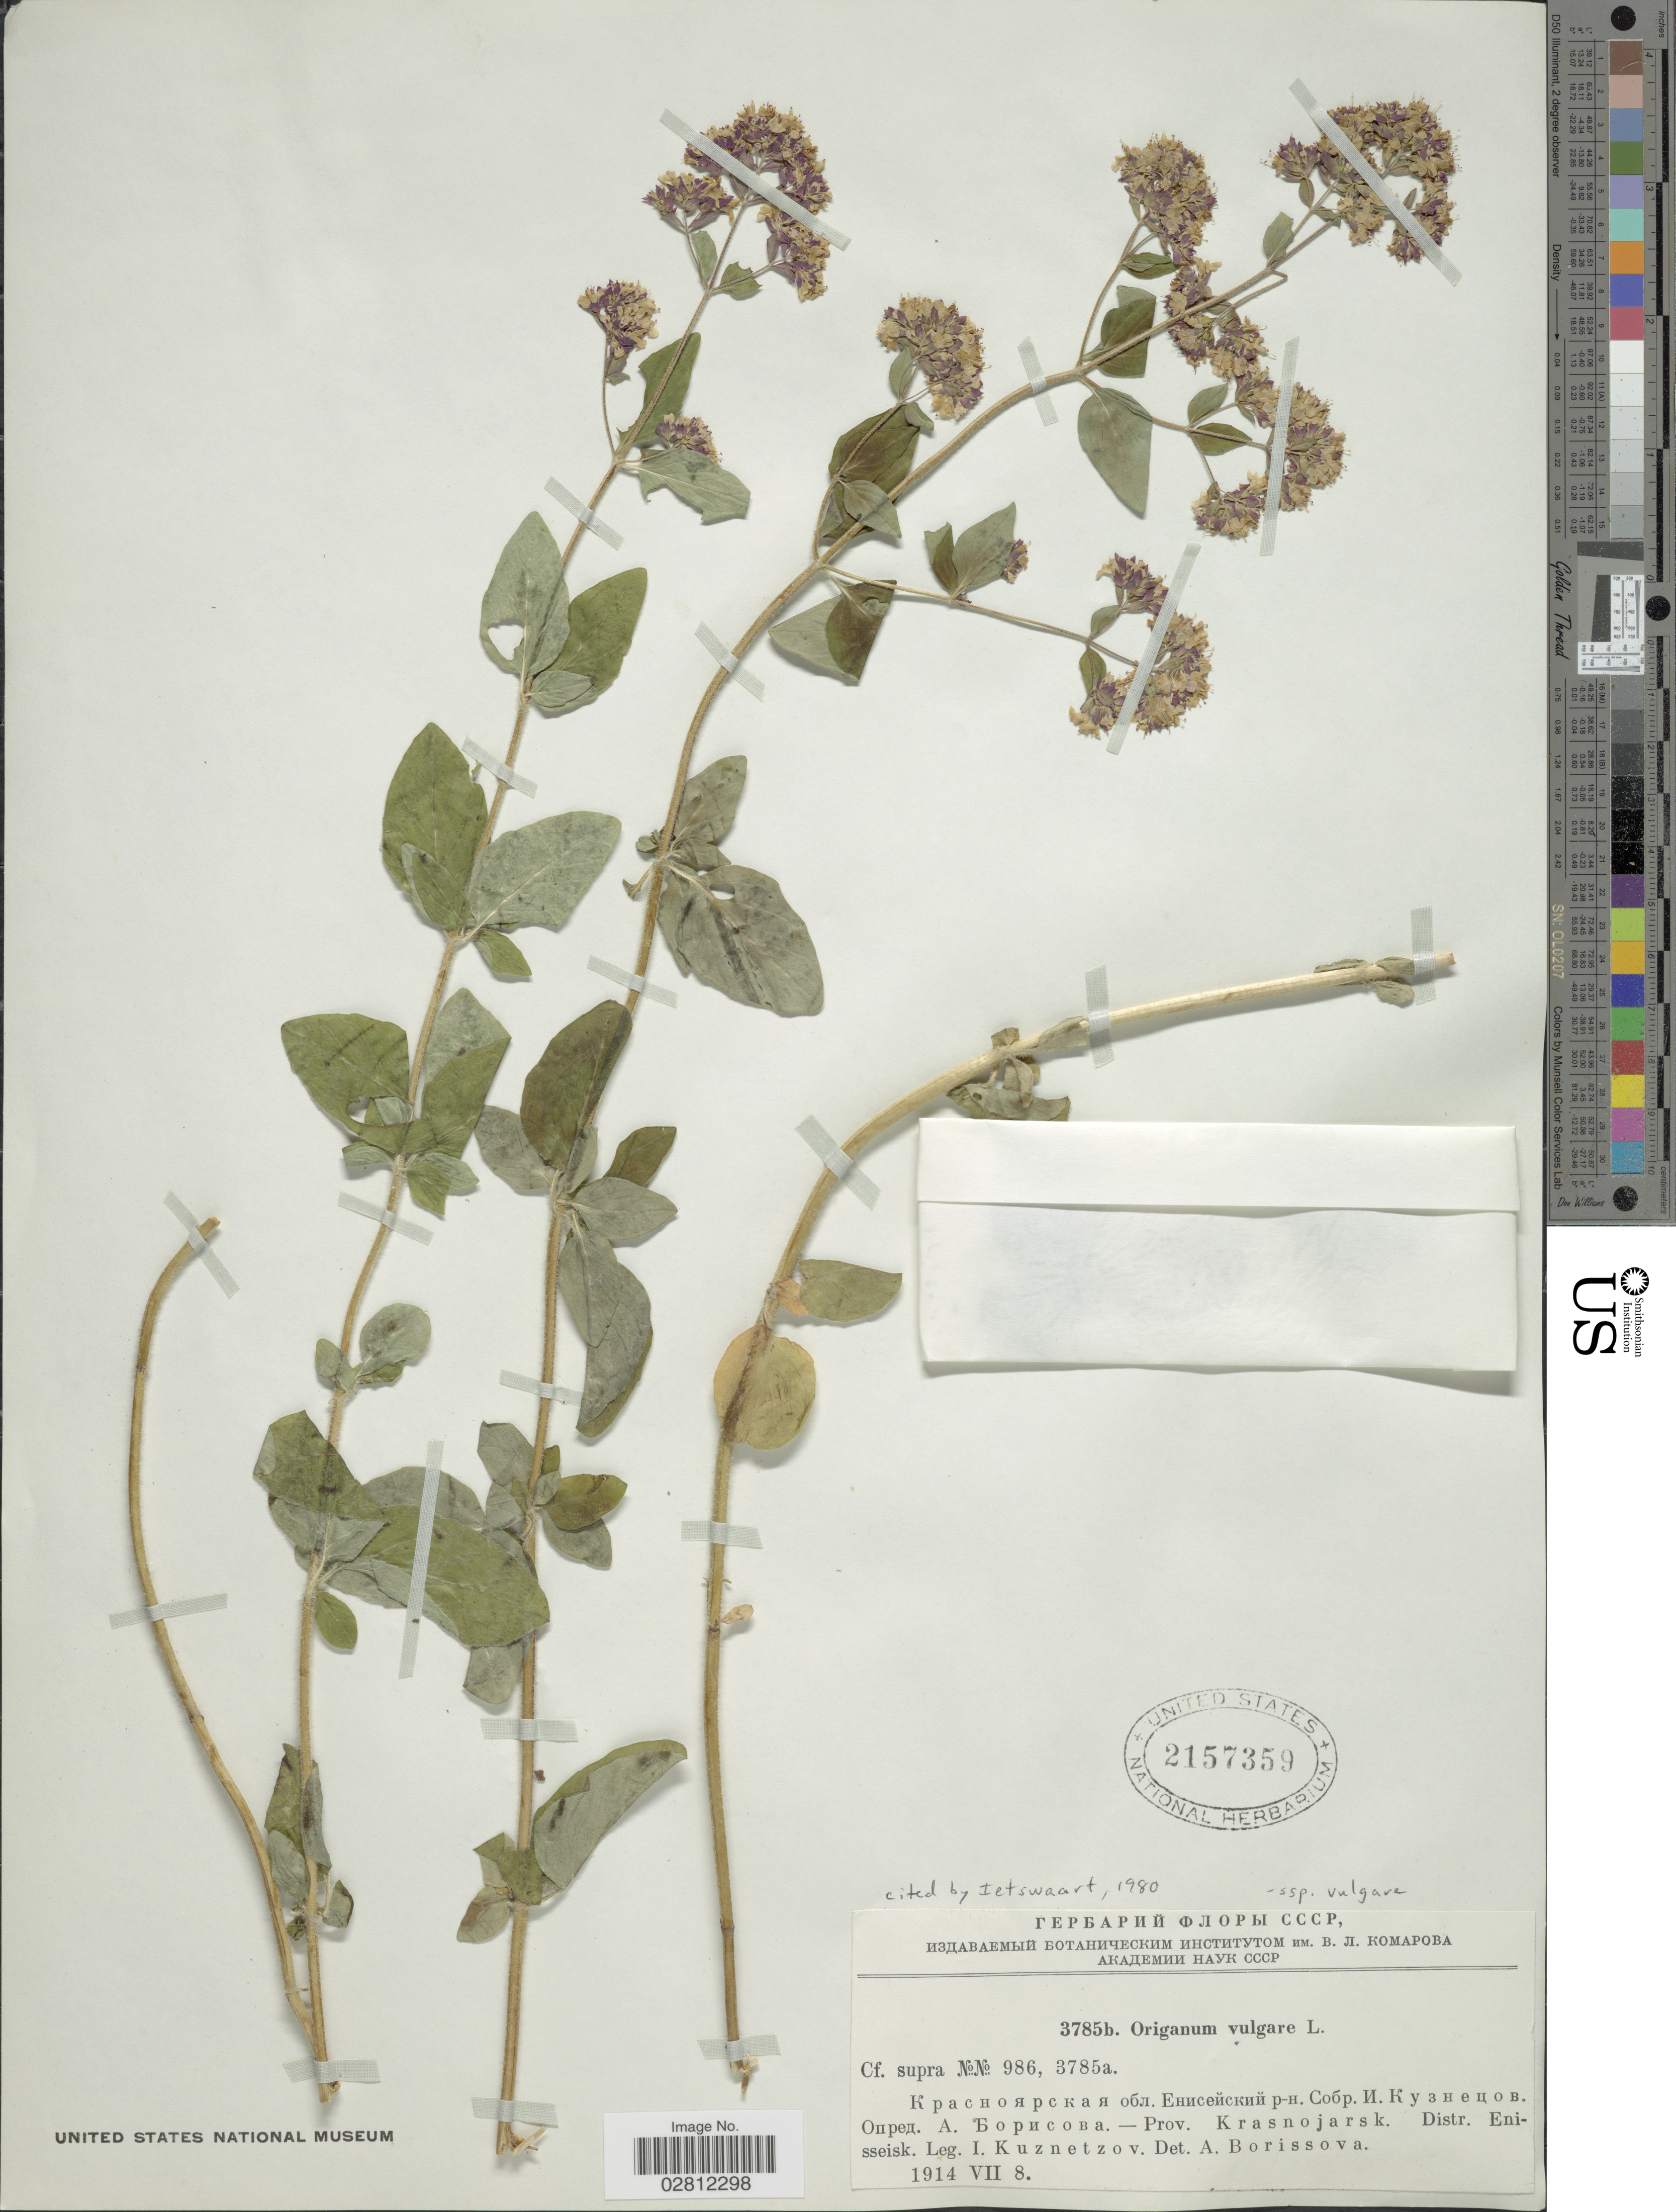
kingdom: Plantae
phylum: Tracheophyta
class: Magnoliopsida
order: Lamiales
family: Lamiaceae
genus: Origanum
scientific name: Origanum vulgare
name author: L.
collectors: I. Kuznetzov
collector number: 3785b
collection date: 1914-07-08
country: Russian Federation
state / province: Krasnoyarsk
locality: X, Prov. Krasnojarsk, Distr. Enisseisk.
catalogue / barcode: US 2157359